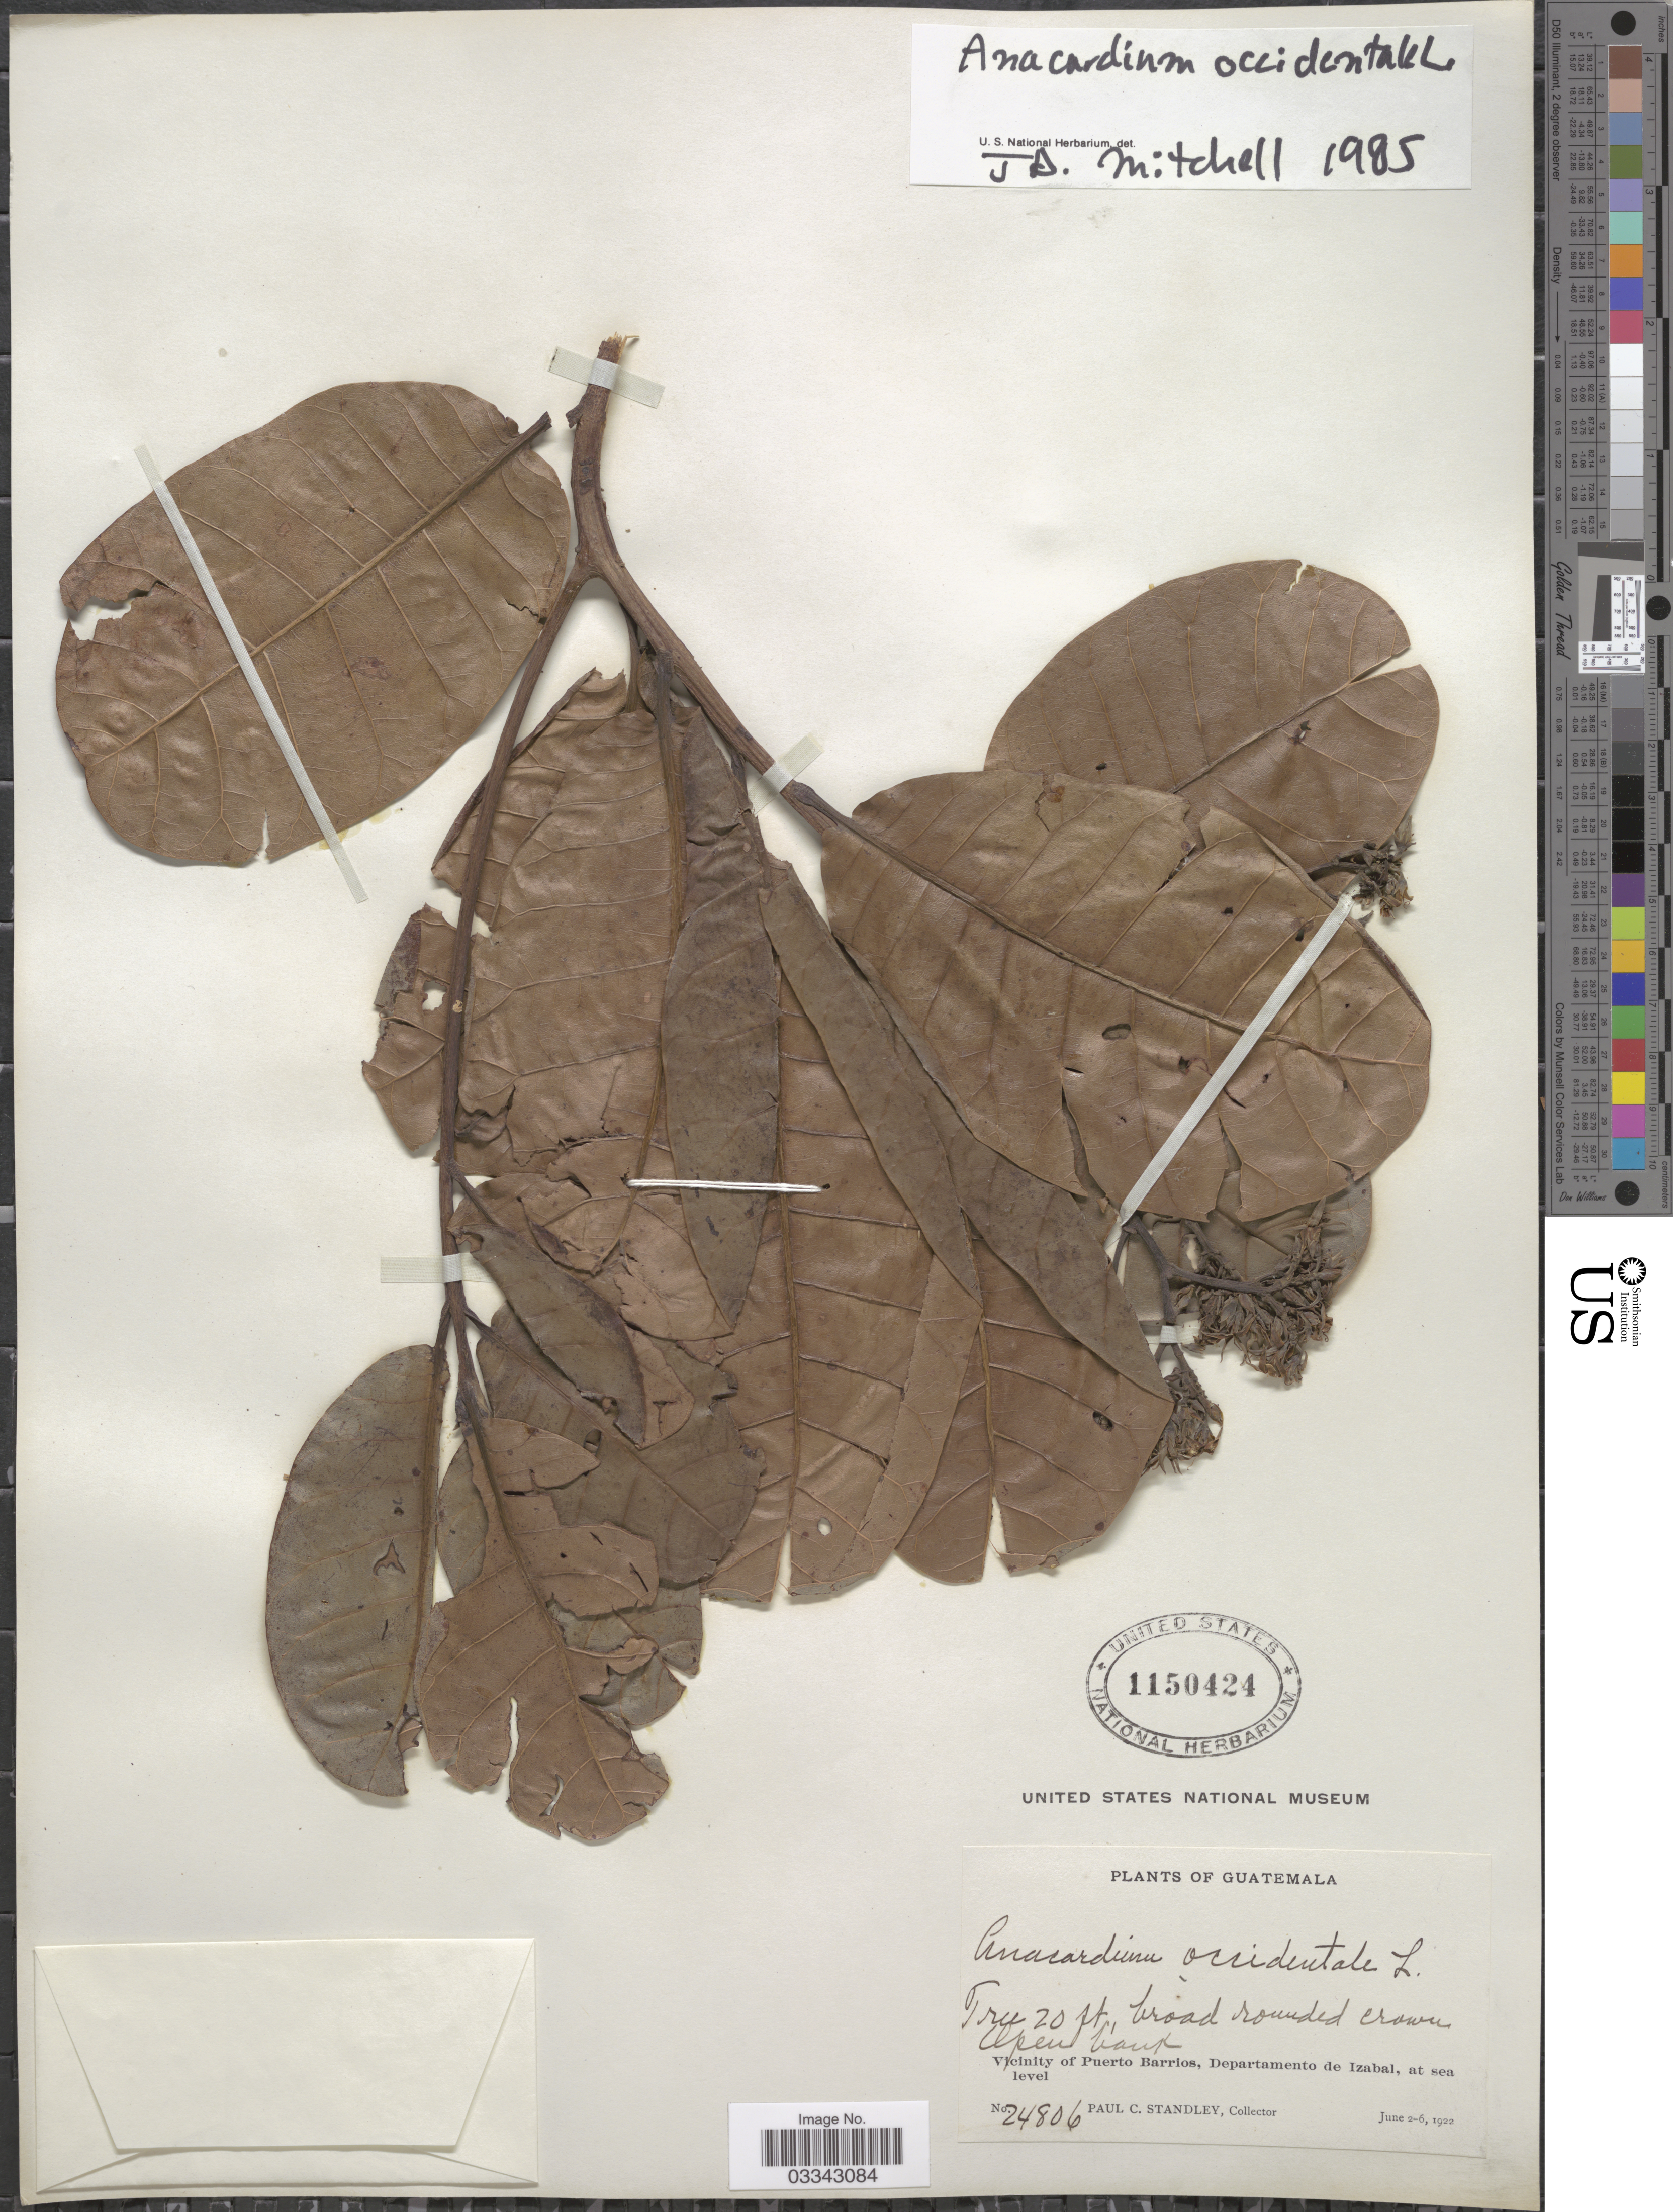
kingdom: Plantae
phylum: Tracheophyta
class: Magnoliopsida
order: Sapindales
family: Anacardiaceae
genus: Anacardium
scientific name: Anacardium occidentale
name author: L.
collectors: P. C. Standley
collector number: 24806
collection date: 1922-06-02/1922-06-06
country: Guatemala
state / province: Izabal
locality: Vicinity of Puerto Barrios, Departamento de Izabal.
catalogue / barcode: US 1150424